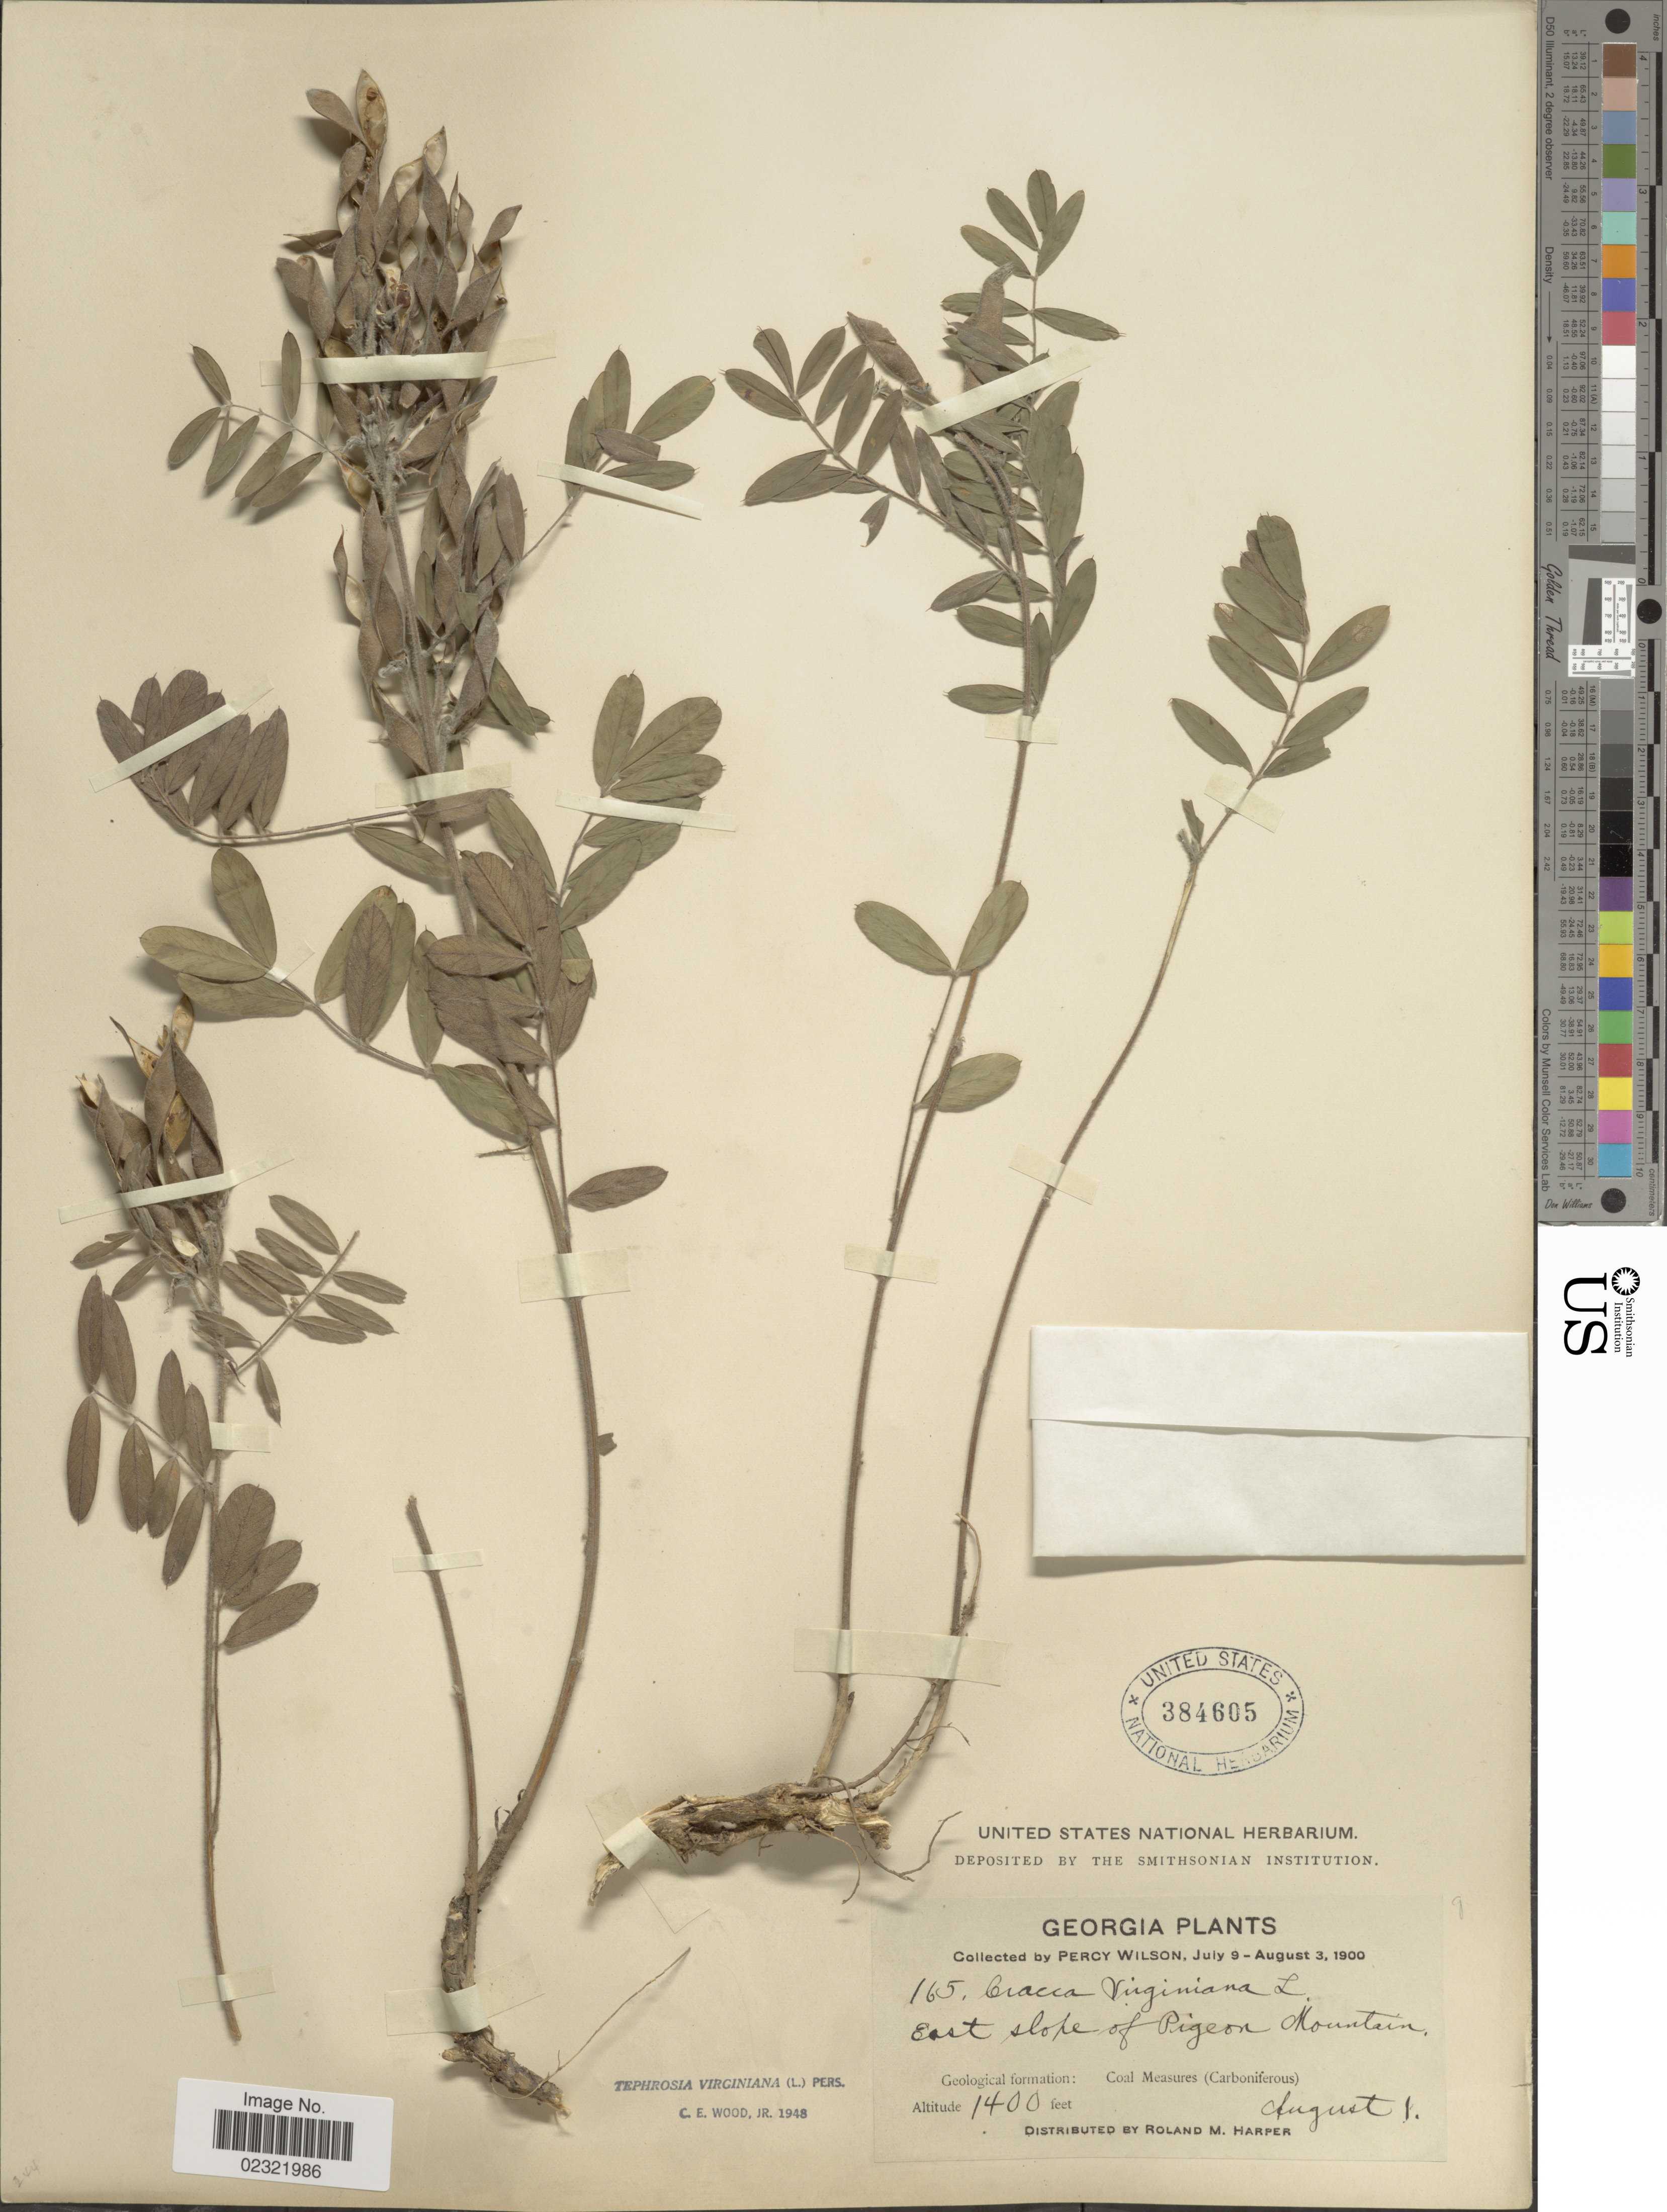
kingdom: Plantae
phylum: Tracheophyta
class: Magnoliopsida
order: Fabales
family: Fabaceae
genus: Tephrosia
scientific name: Tephrosia virginiana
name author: (L.) Pers.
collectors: P. Wilson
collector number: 165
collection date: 1900-08-01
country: United States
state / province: Georgia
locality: East slope of Pigeon Mountain, Geological formation: Coal Measures (Carboniferous)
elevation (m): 427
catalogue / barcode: US 384605